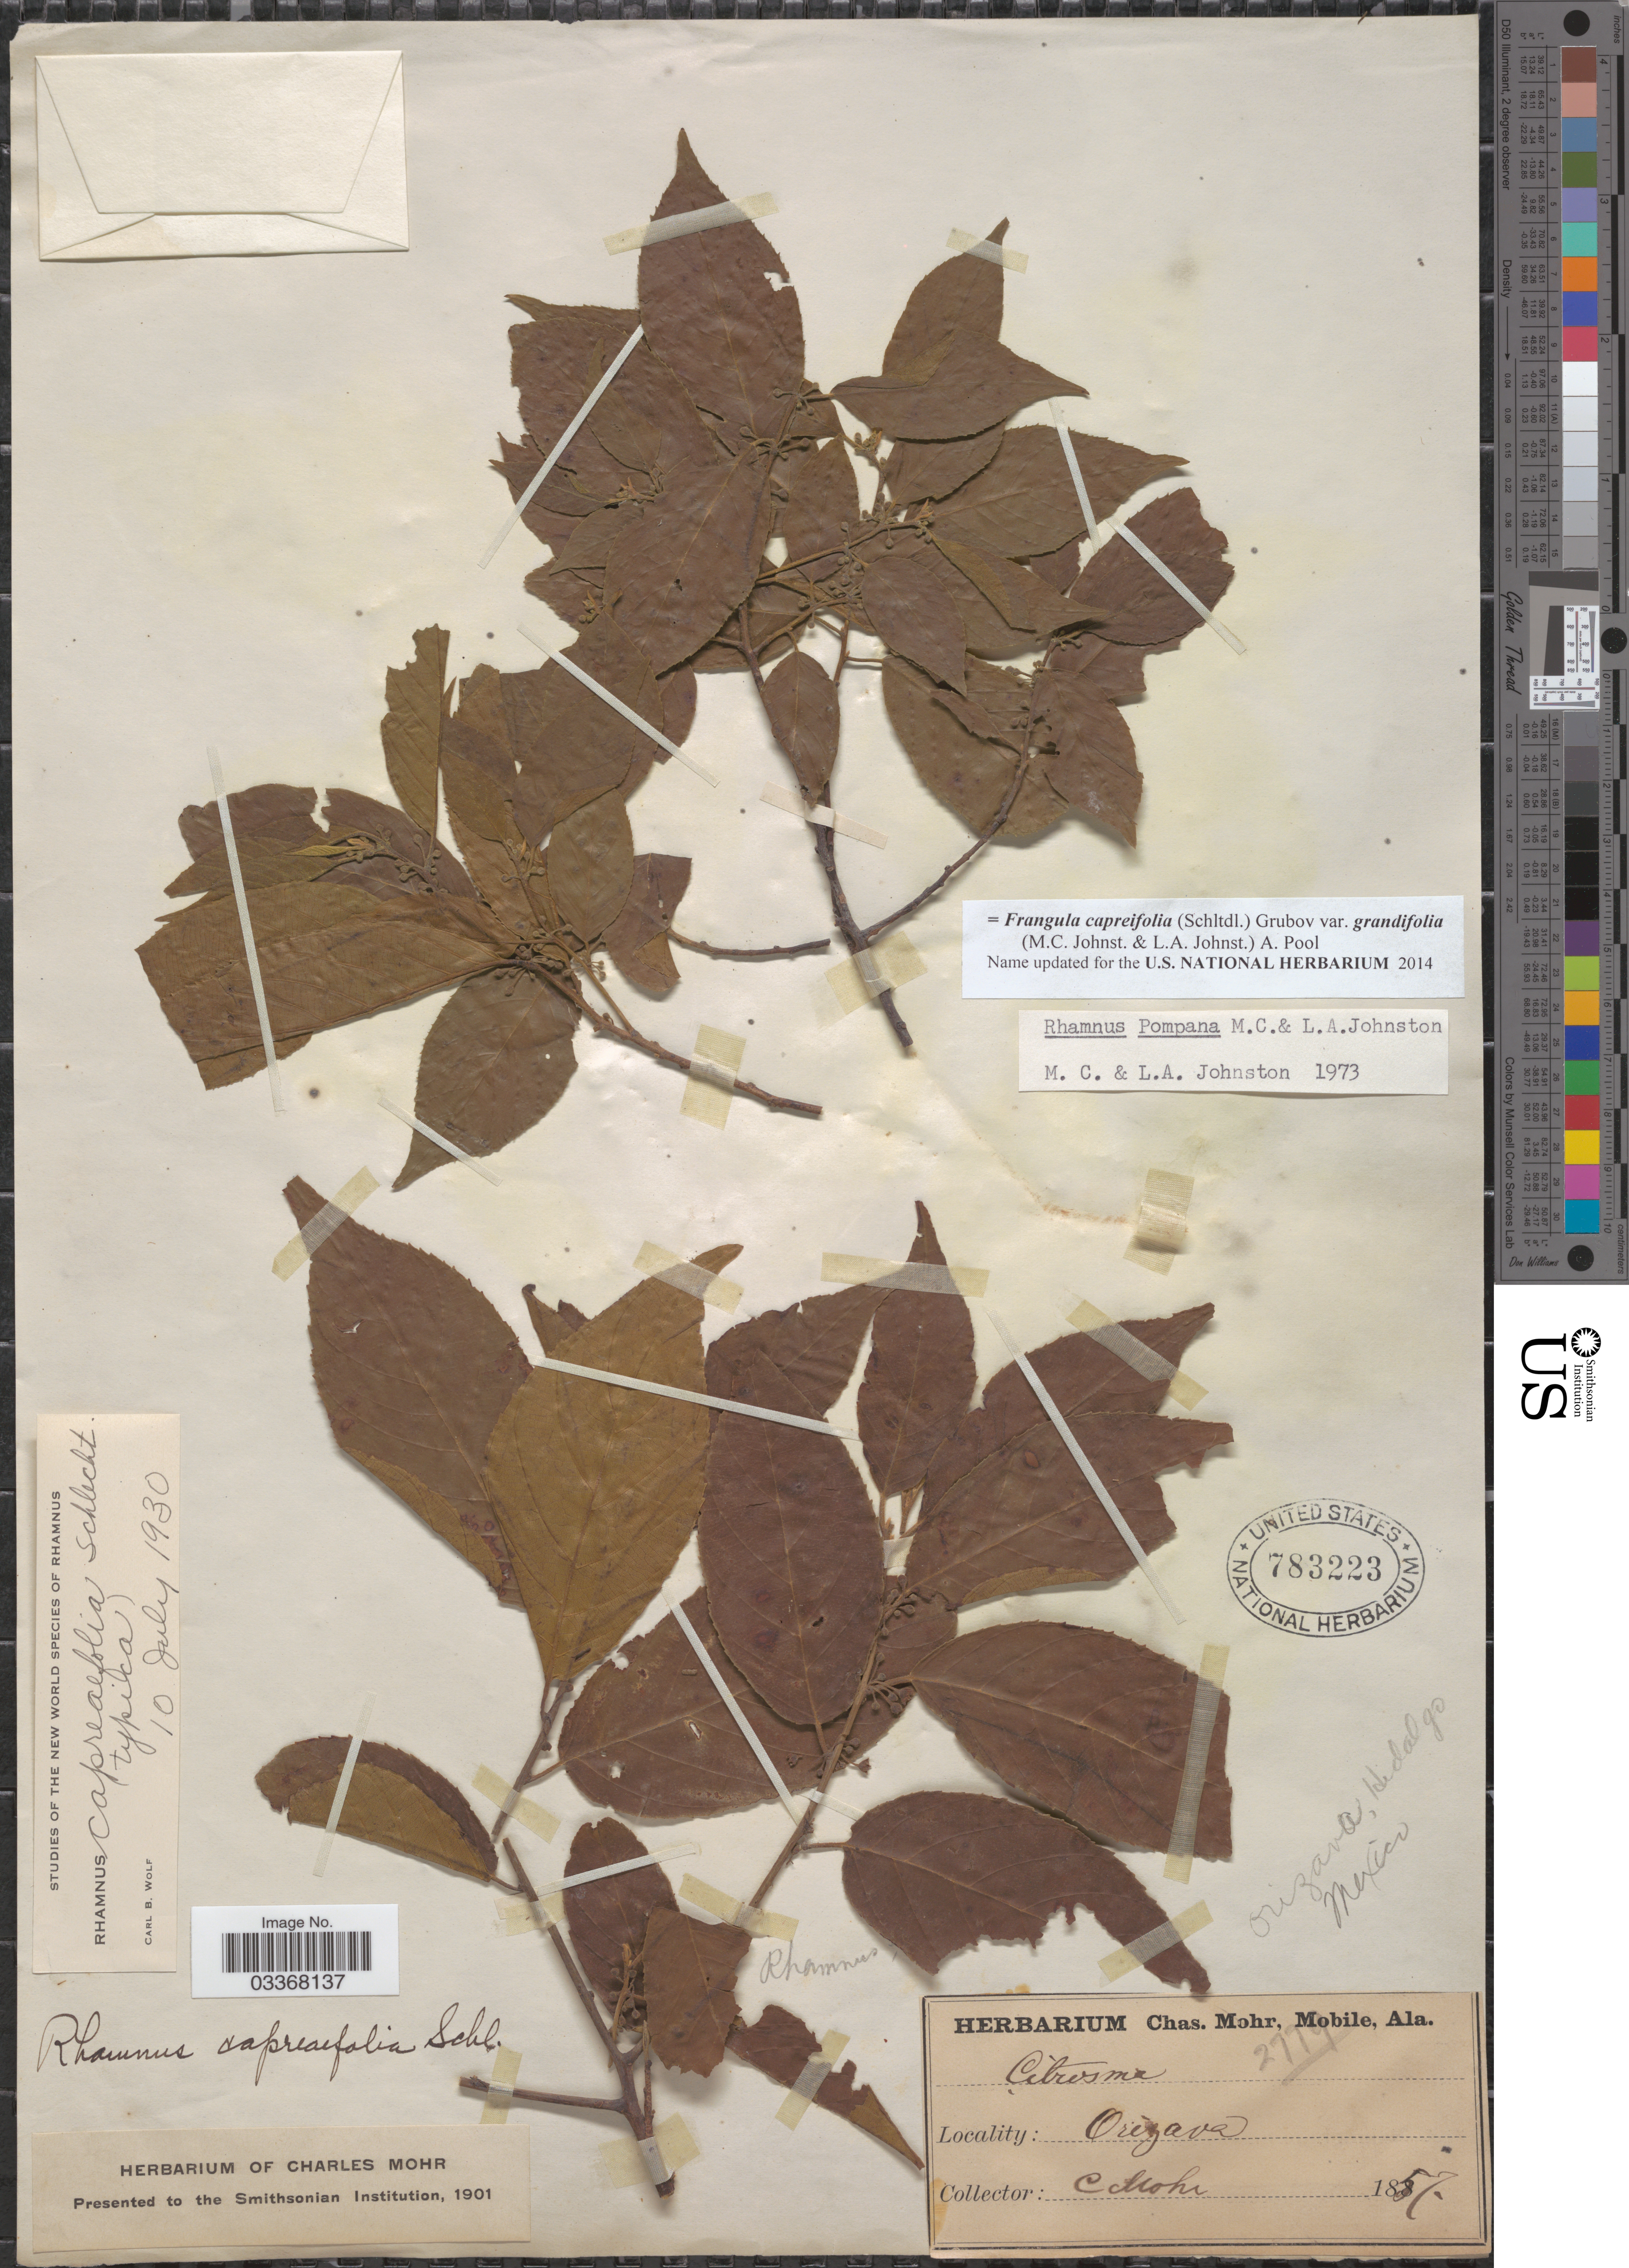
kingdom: Plantae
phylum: Tracheophyta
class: Magnoliopsida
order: Rosales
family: Rhamnaceae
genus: Frangula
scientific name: Frangula capreifolia var. grandifolia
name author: (M.C. Johnst. & L.A. Johnst.) A. Pool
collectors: Mohr, C. T. (herbarium)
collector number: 2779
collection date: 1857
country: Mexico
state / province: Hidalgo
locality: Orizava.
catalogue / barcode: US 783223